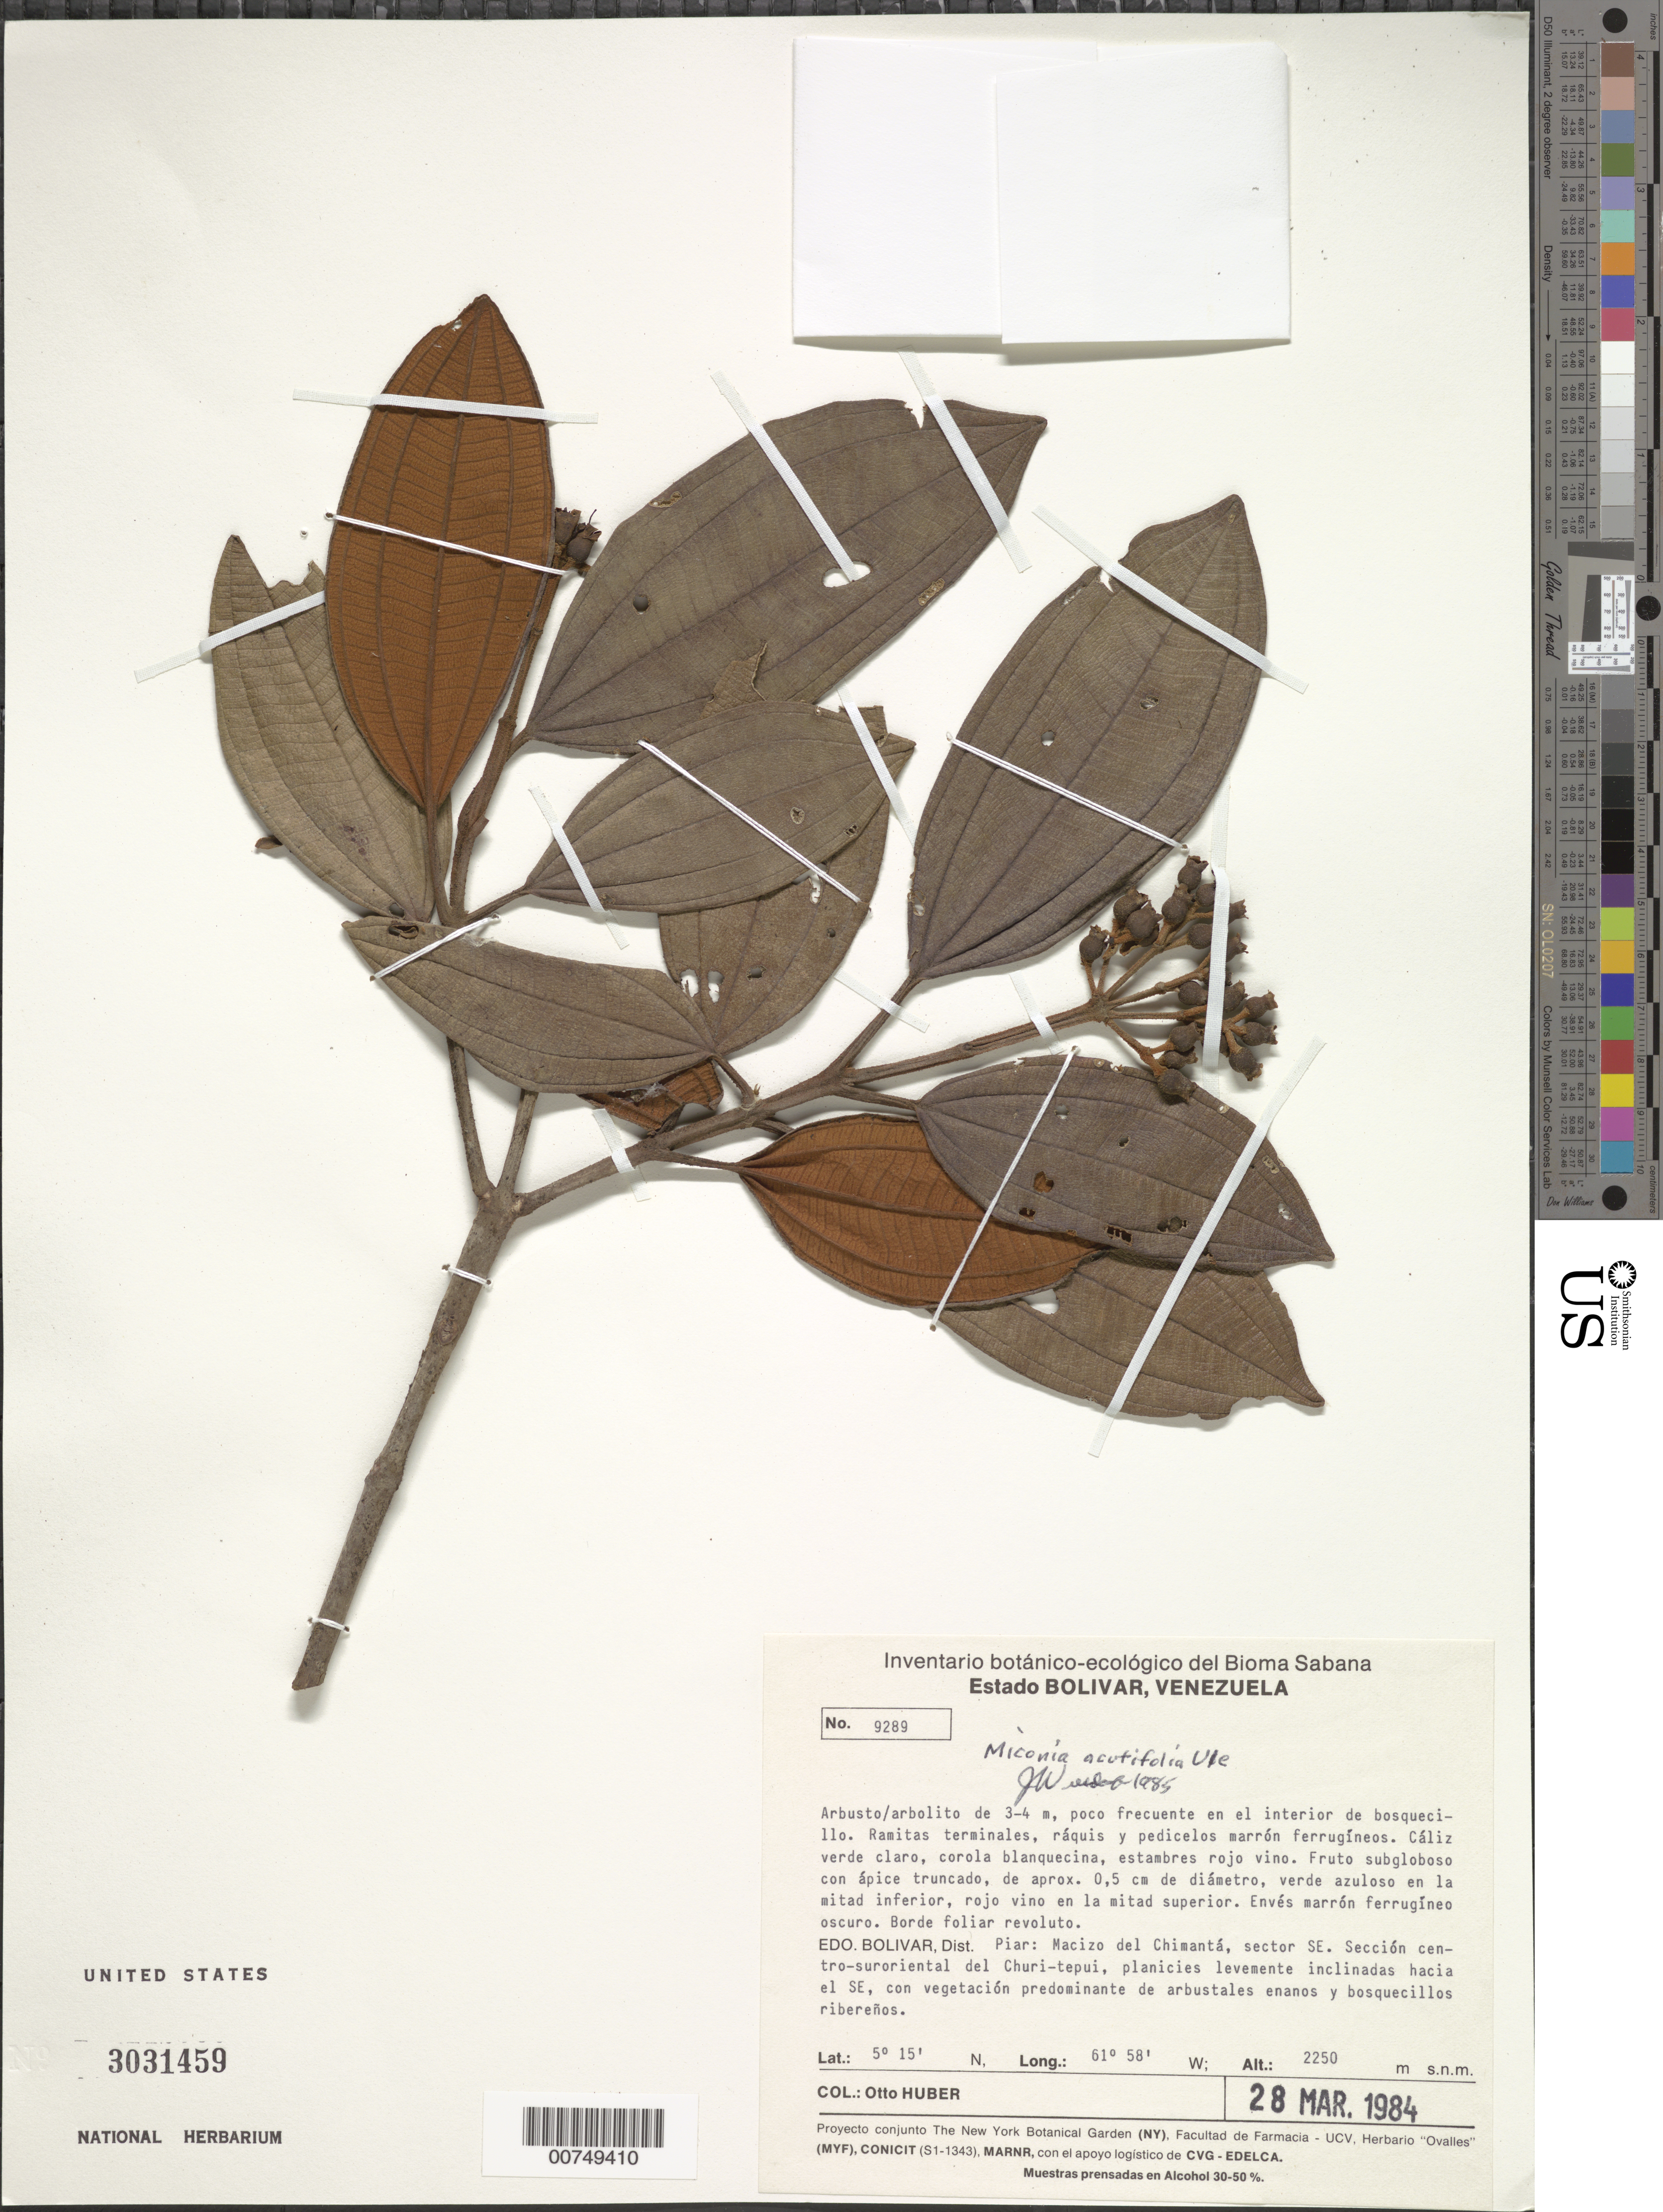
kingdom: Plantae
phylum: Tracheophyta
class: Magnoliopsida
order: Myrtales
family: Melastomataceae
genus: Miconia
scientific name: Miconia acutifolia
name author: Ule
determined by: Wurdack, John J., (US), US (UNITED STATES)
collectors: O. Huber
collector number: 9289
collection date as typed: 28-Mar-84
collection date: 1984-03-28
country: Venezuela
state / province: Bolívar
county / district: Piar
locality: Macizo del Chimantá, sector SE; seccion centro-suroriental del Churi-tepuí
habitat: Interior de busquecillo; planicies levemente inclinadas hacia SE, con vegetación predominate de arbustales enanos y bosquecillos ribrenos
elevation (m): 2250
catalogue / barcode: US 3031459